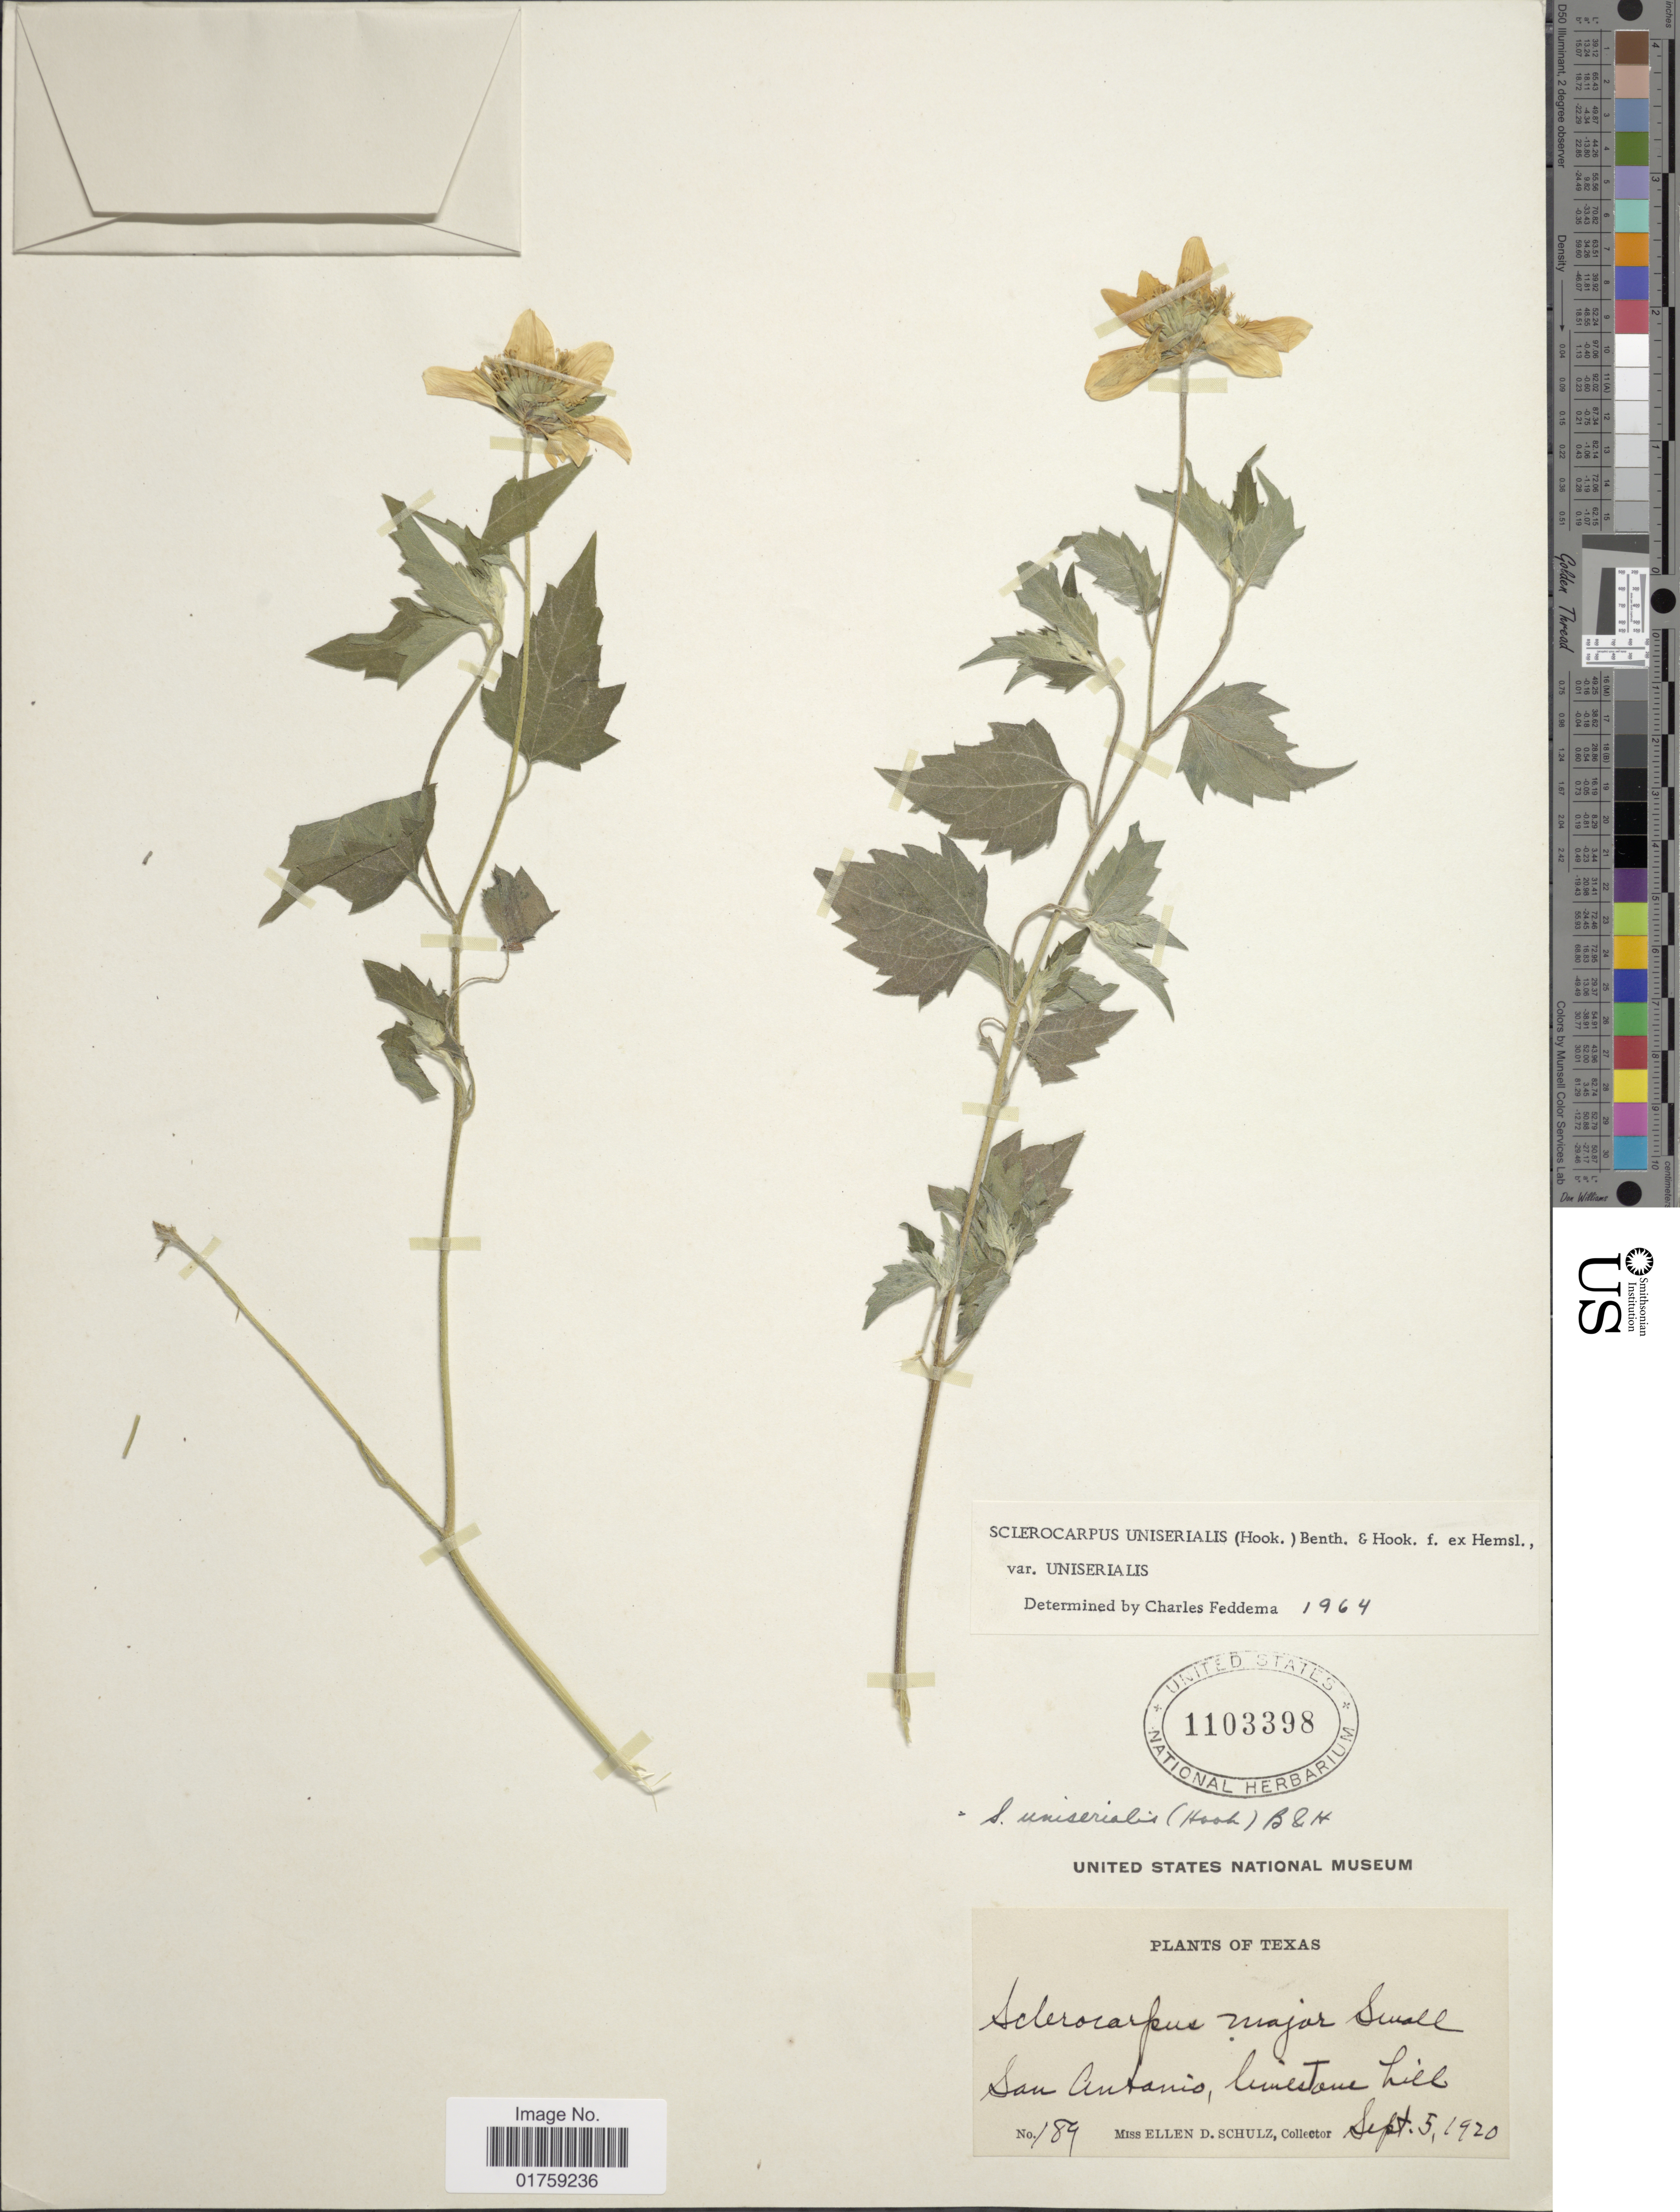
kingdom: Plantae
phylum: Tracheophyta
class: Magnoliopsida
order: Asterales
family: Asteraceae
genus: Sclerocarpus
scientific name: Sclerocarpus uniserialis var. uniserialis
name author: (Hook.) Benth. & Hook. f. ex Hemsl.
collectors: E. D. Schulz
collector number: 189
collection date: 1920-09-05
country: United States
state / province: Texas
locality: Texas. San Antonio, limestone hill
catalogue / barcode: US 1103398